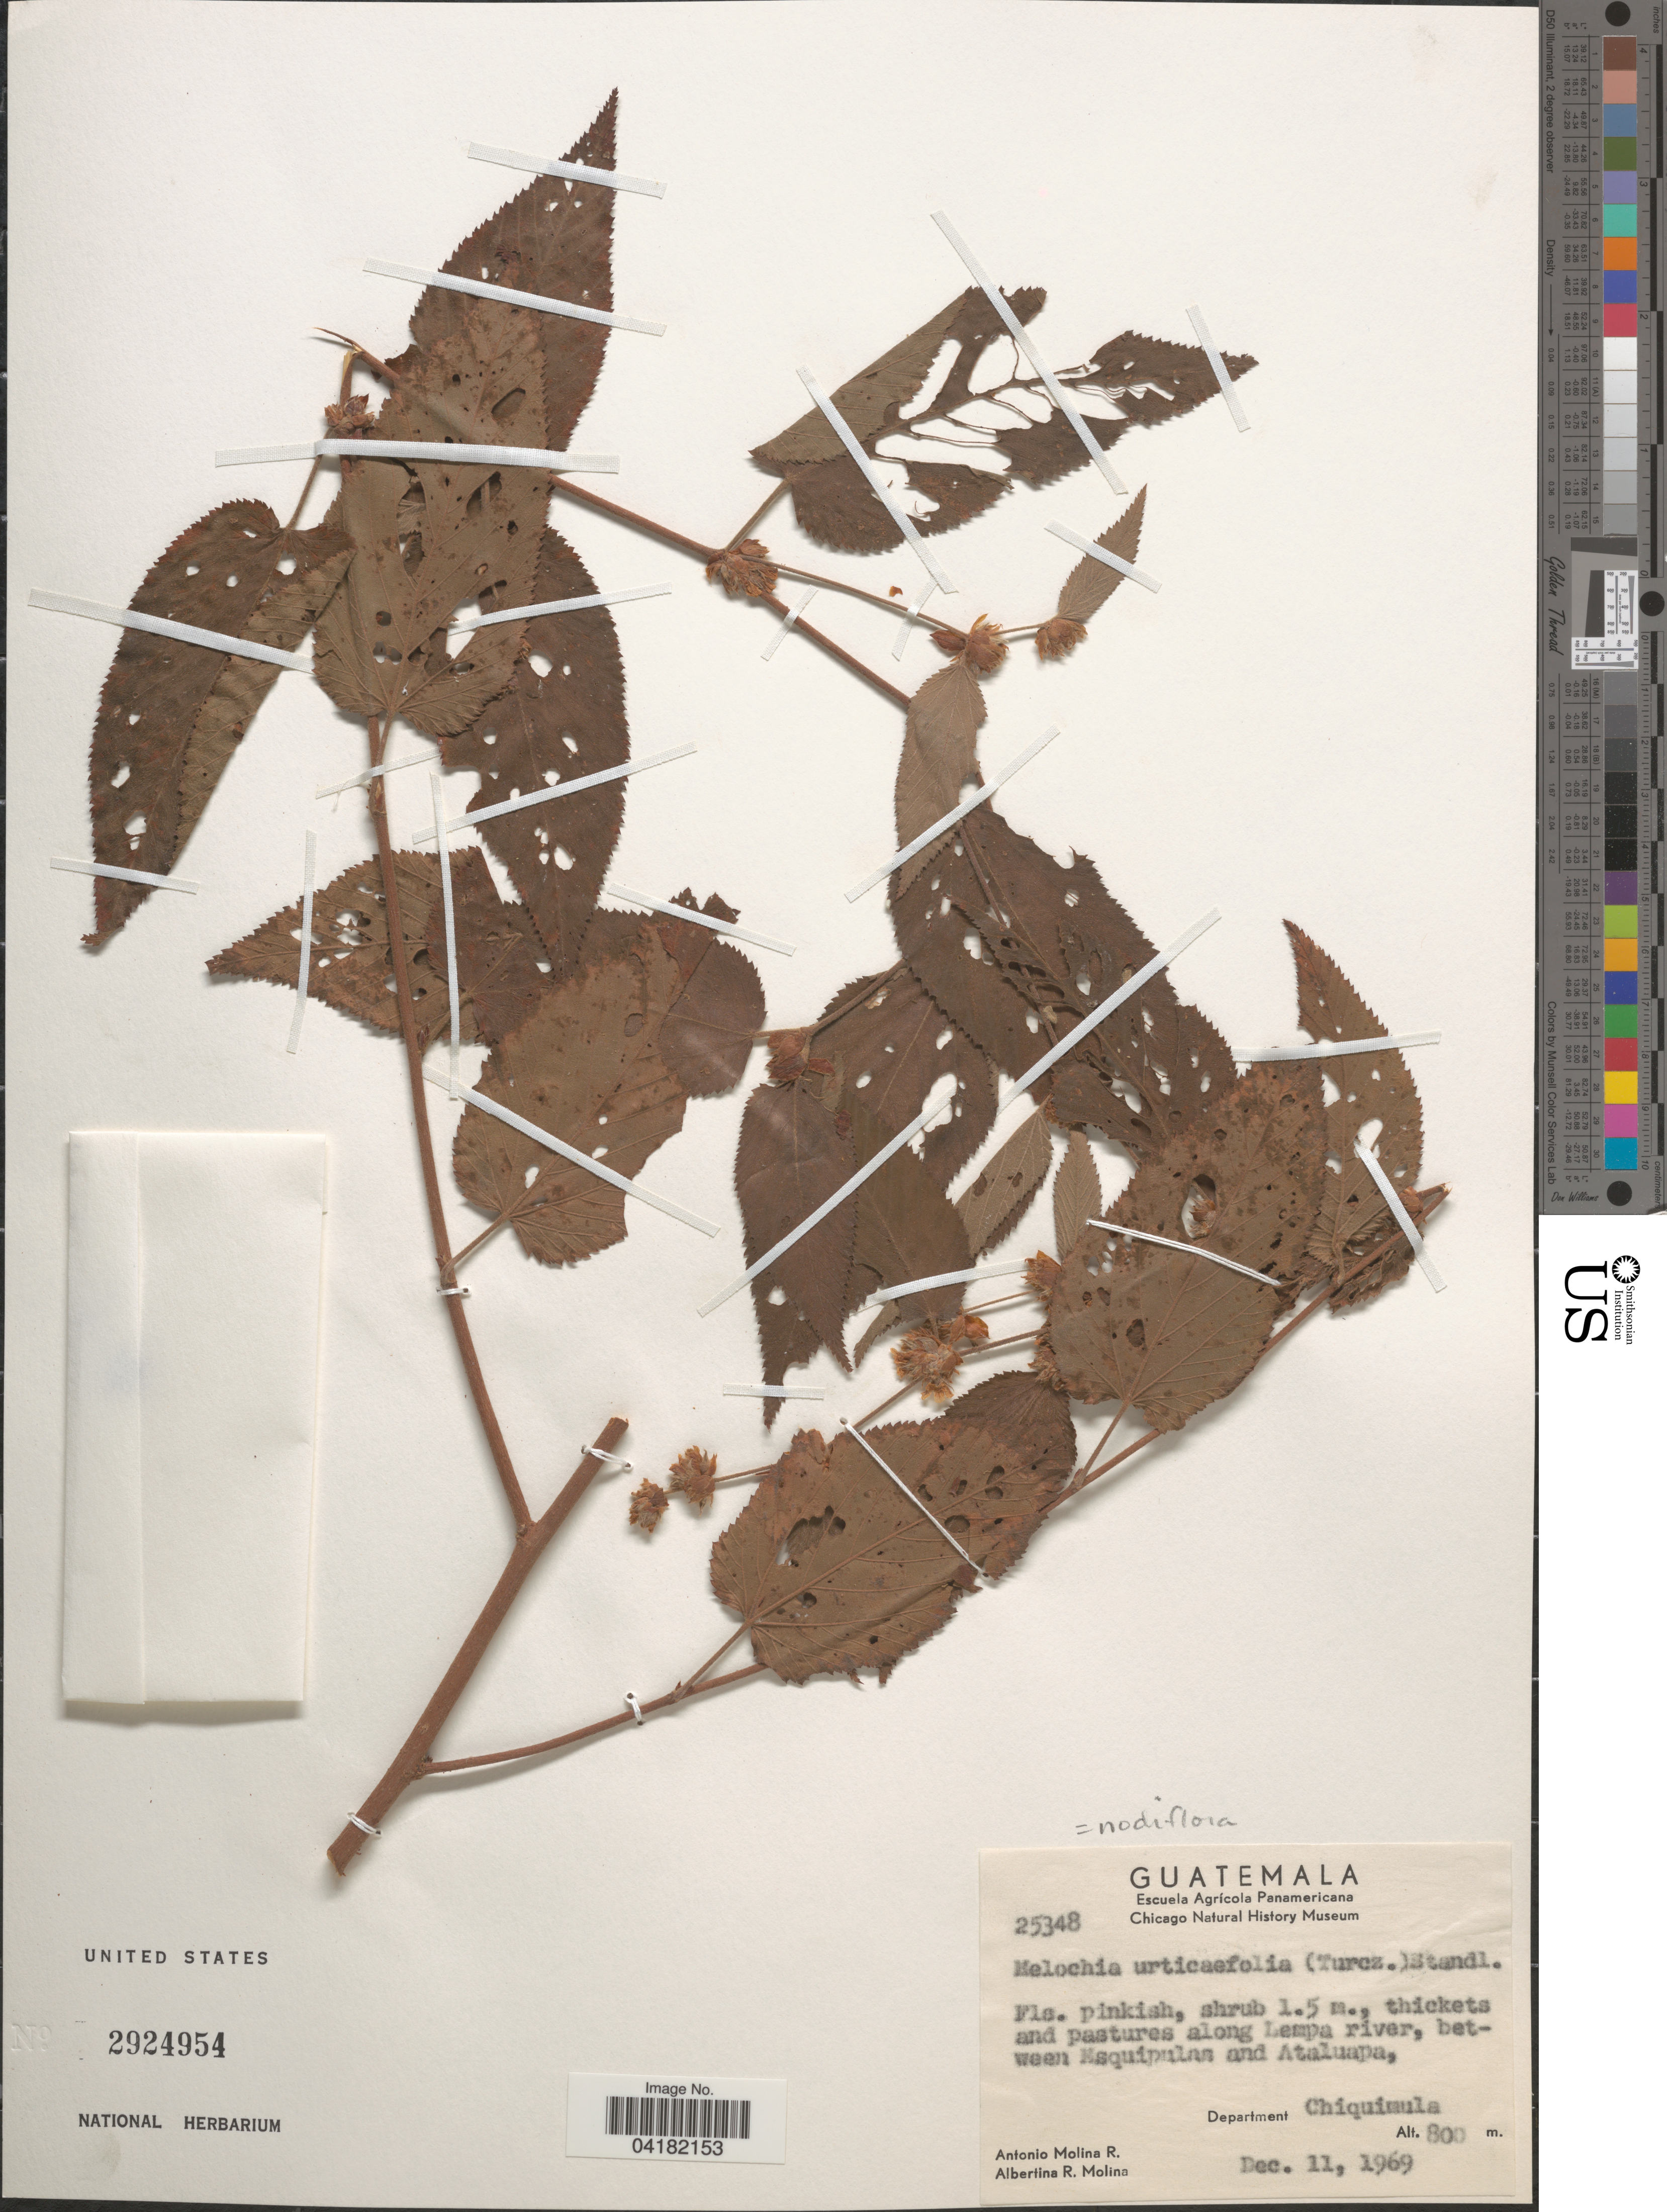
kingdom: Plantae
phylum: Tracheophyta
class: Magnoliopsida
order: Malvales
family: Malvaceae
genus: Melochia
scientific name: Melochia urticifolia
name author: (Turcz.) Standl.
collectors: A. Molina R. & A. R. Molina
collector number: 25348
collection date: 1969-12-11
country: Guatemala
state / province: Chiquimula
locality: Thickets and pastures along Lempa river, between Maguipulas and Ataluapa, Department Chiquimula.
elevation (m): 800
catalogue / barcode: US 2924954